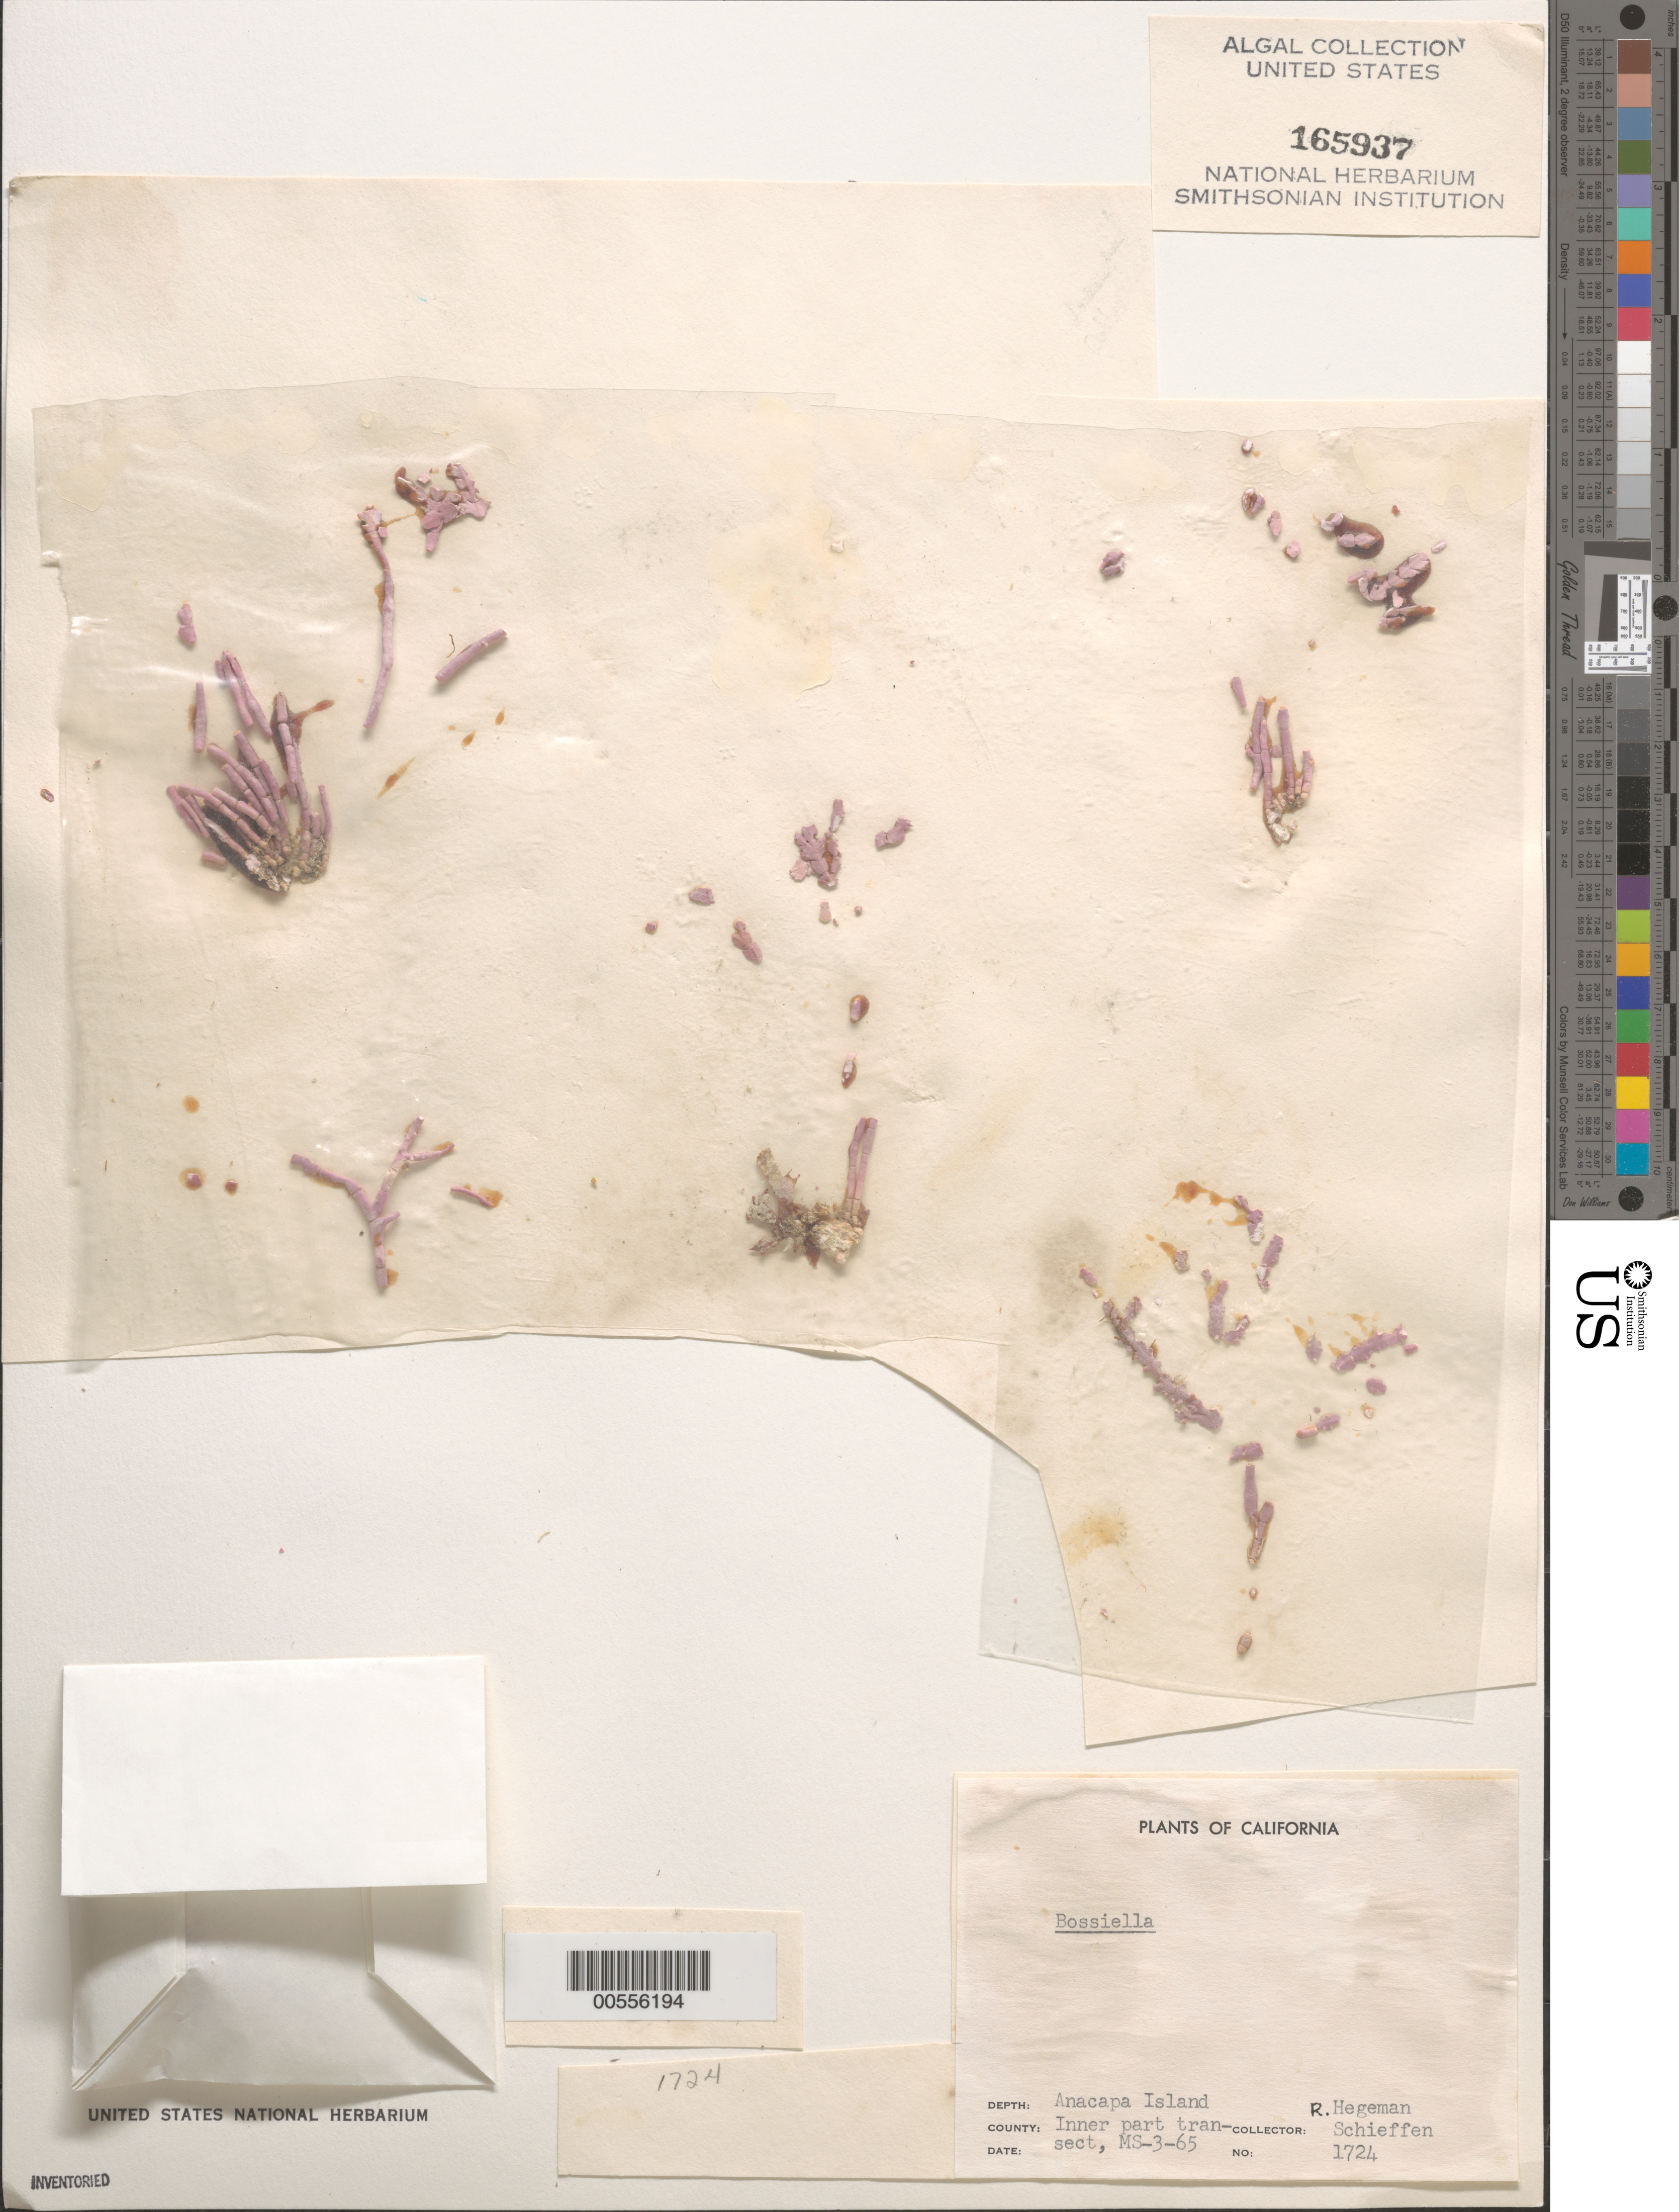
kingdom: Plantae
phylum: Rhodophyta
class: Florideophyceae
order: Corallinales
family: Corallinaceae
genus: Bossiella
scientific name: Bossiella sp.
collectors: R. Hegeman & -. Schieffen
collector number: Neushul 1724 & MS-3-65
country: United States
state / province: California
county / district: Ventura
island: Anacapa Island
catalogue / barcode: US 165937